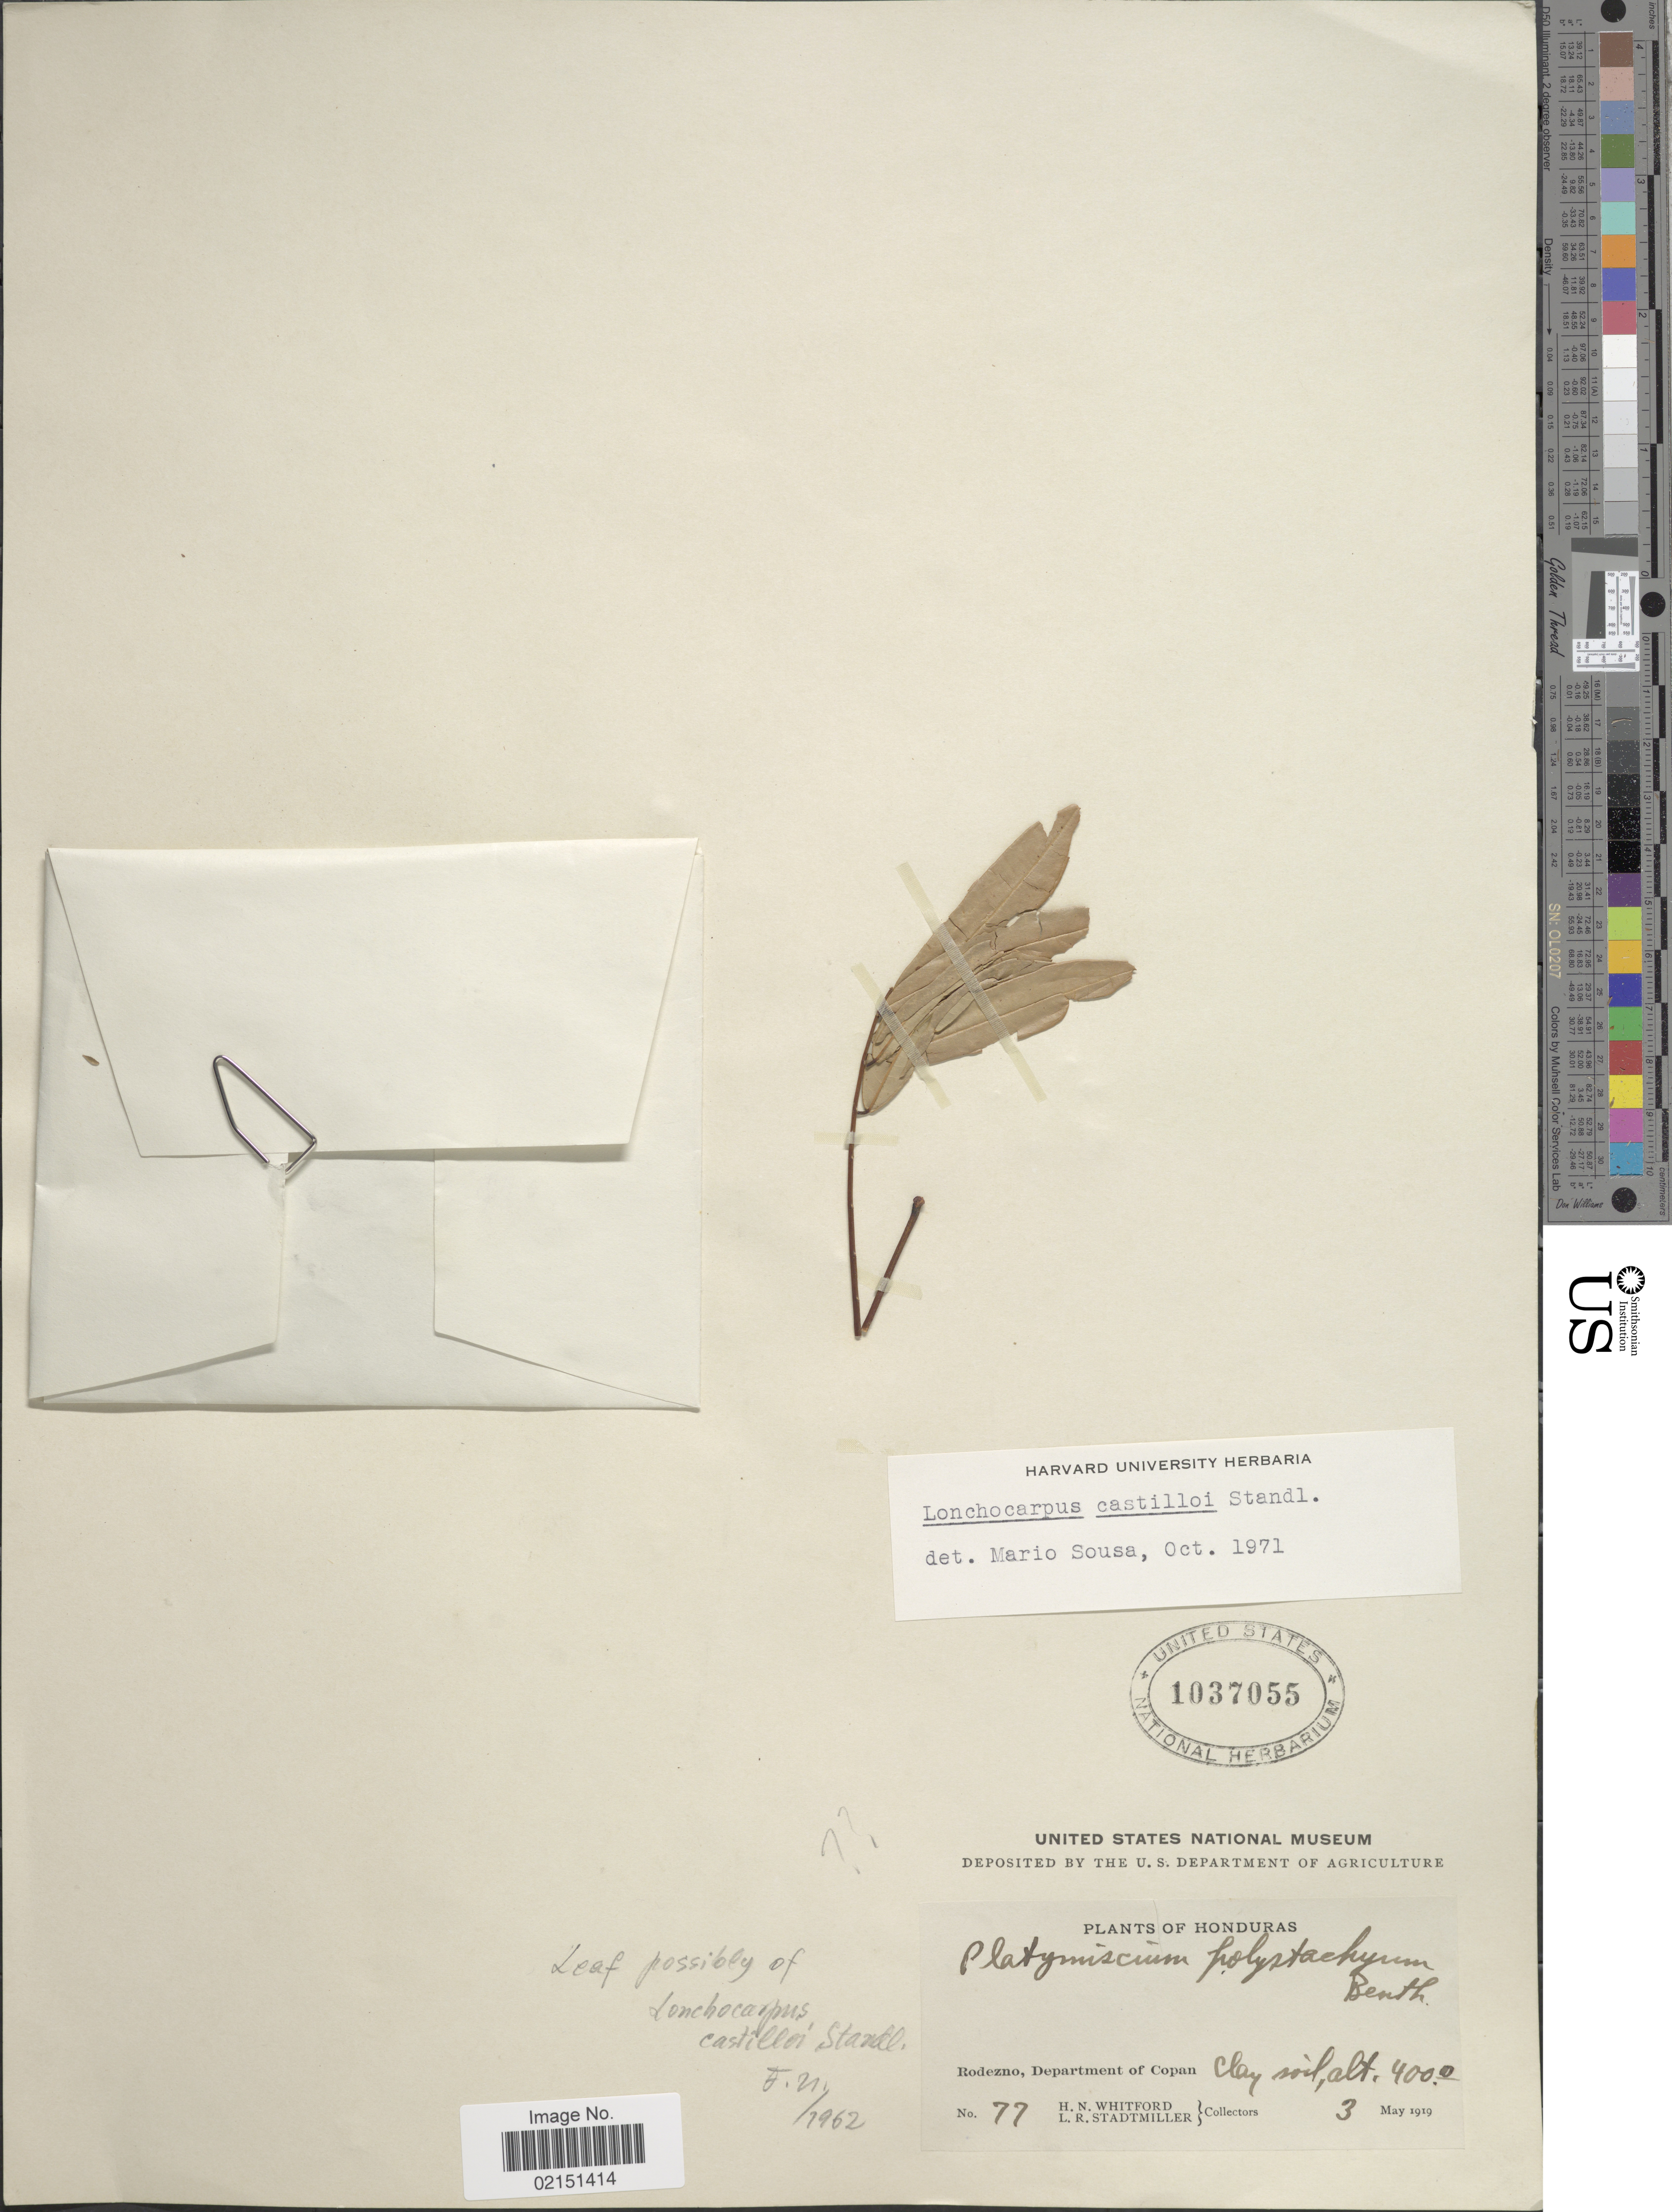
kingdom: Plantae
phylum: Tracheophyta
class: Magnoliopsida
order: Fabales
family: Fabaceae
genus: Lonchocarpus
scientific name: Lonchocarpus castilloi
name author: Standl.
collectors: H. N. Whitford & L. Stadtmiller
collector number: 77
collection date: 1919-05-03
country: Honduras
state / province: Copán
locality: Rodezno, Department of Copan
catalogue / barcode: US 1037055